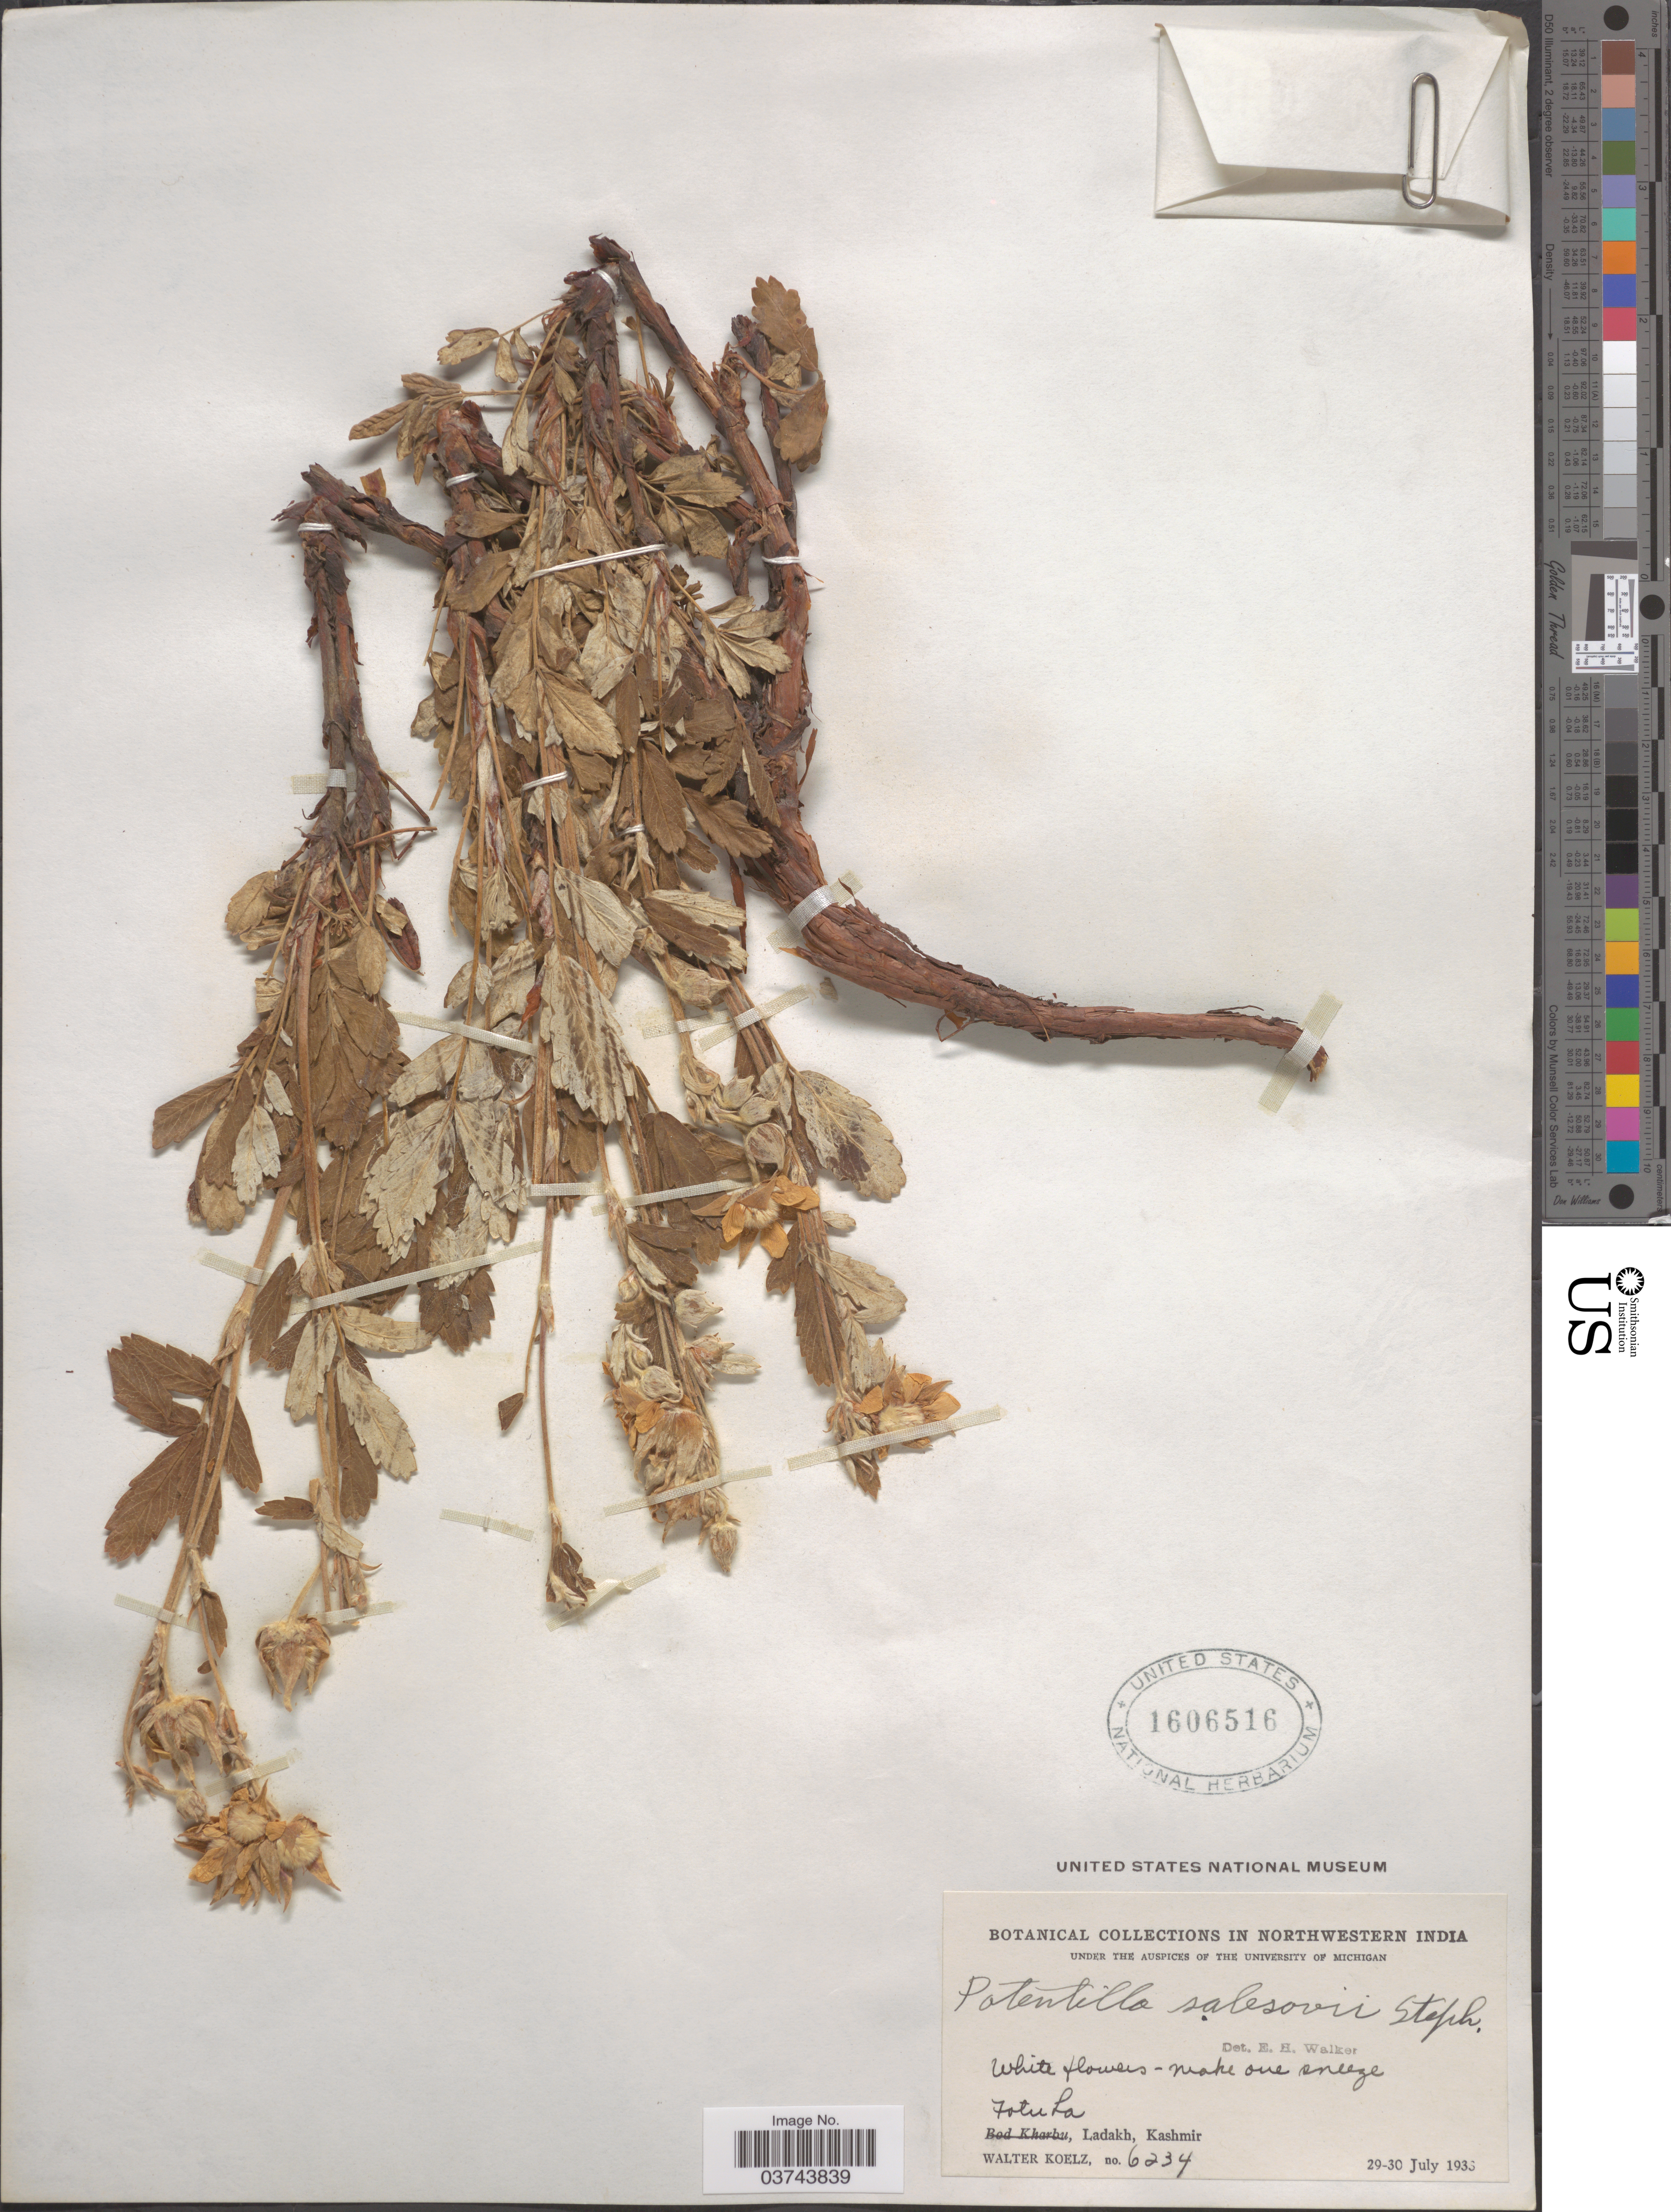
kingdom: Plantae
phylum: Tracheophyta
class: Magnoliopsida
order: Rosales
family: Rosaceae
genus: Farinopsis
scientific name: Farinopsis salesoviana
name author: (Stephan) Chrtek & Soják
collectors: W. N. Koelz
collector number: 6234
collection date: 1933-07-29/1933-07-30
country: India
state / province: Jammu and Kashmir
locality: Northwestern India. Fotu La, Ladakh, Kashmir.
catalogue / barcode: US 1606516